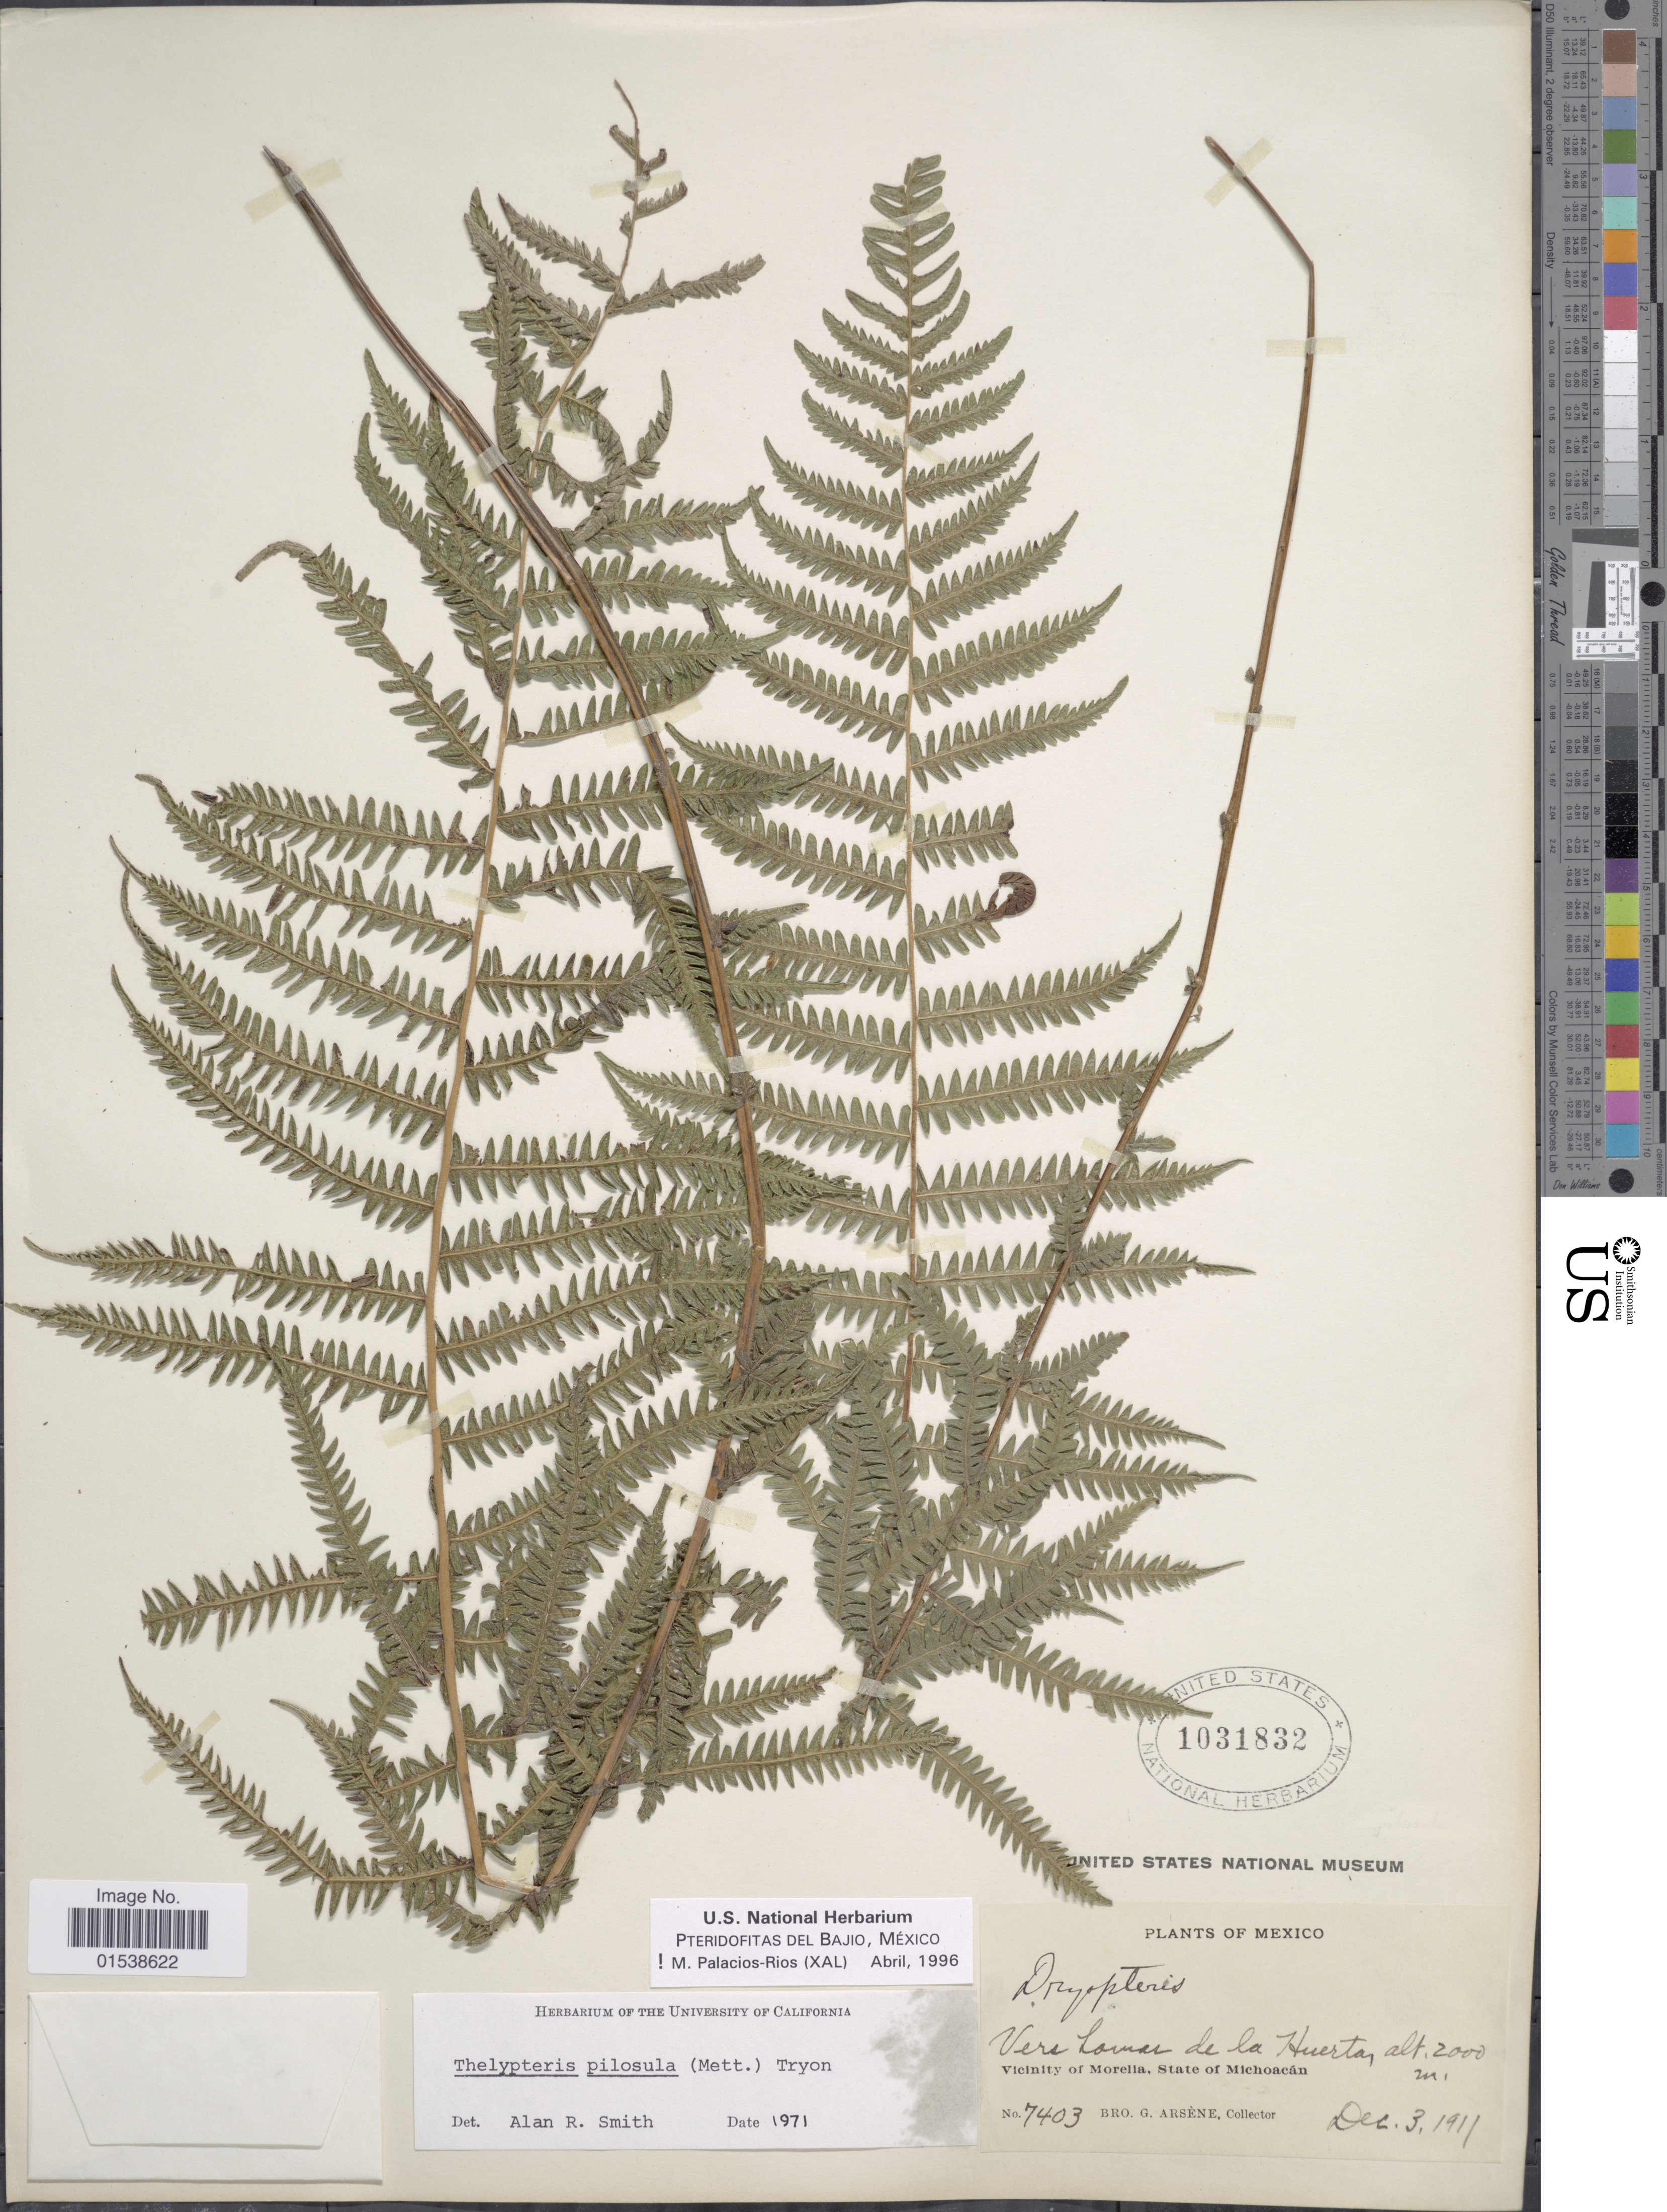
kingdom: Plantae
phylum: Tracheophyta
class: Polypodiopsida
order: Polypodiales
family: Thelypteridaceae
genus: Amauropelta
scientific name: Amauropelta pilosula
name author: (Klotzsch & H. Karst.) Á. Löve & D. Löve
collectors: Bro. G. Arsène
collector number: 7403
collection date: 1911-12-03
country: Mexico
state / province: Michoacán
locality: Lomas de la Huerta, Vicinity of Morelia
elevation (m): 2000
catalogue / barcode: US 1031832